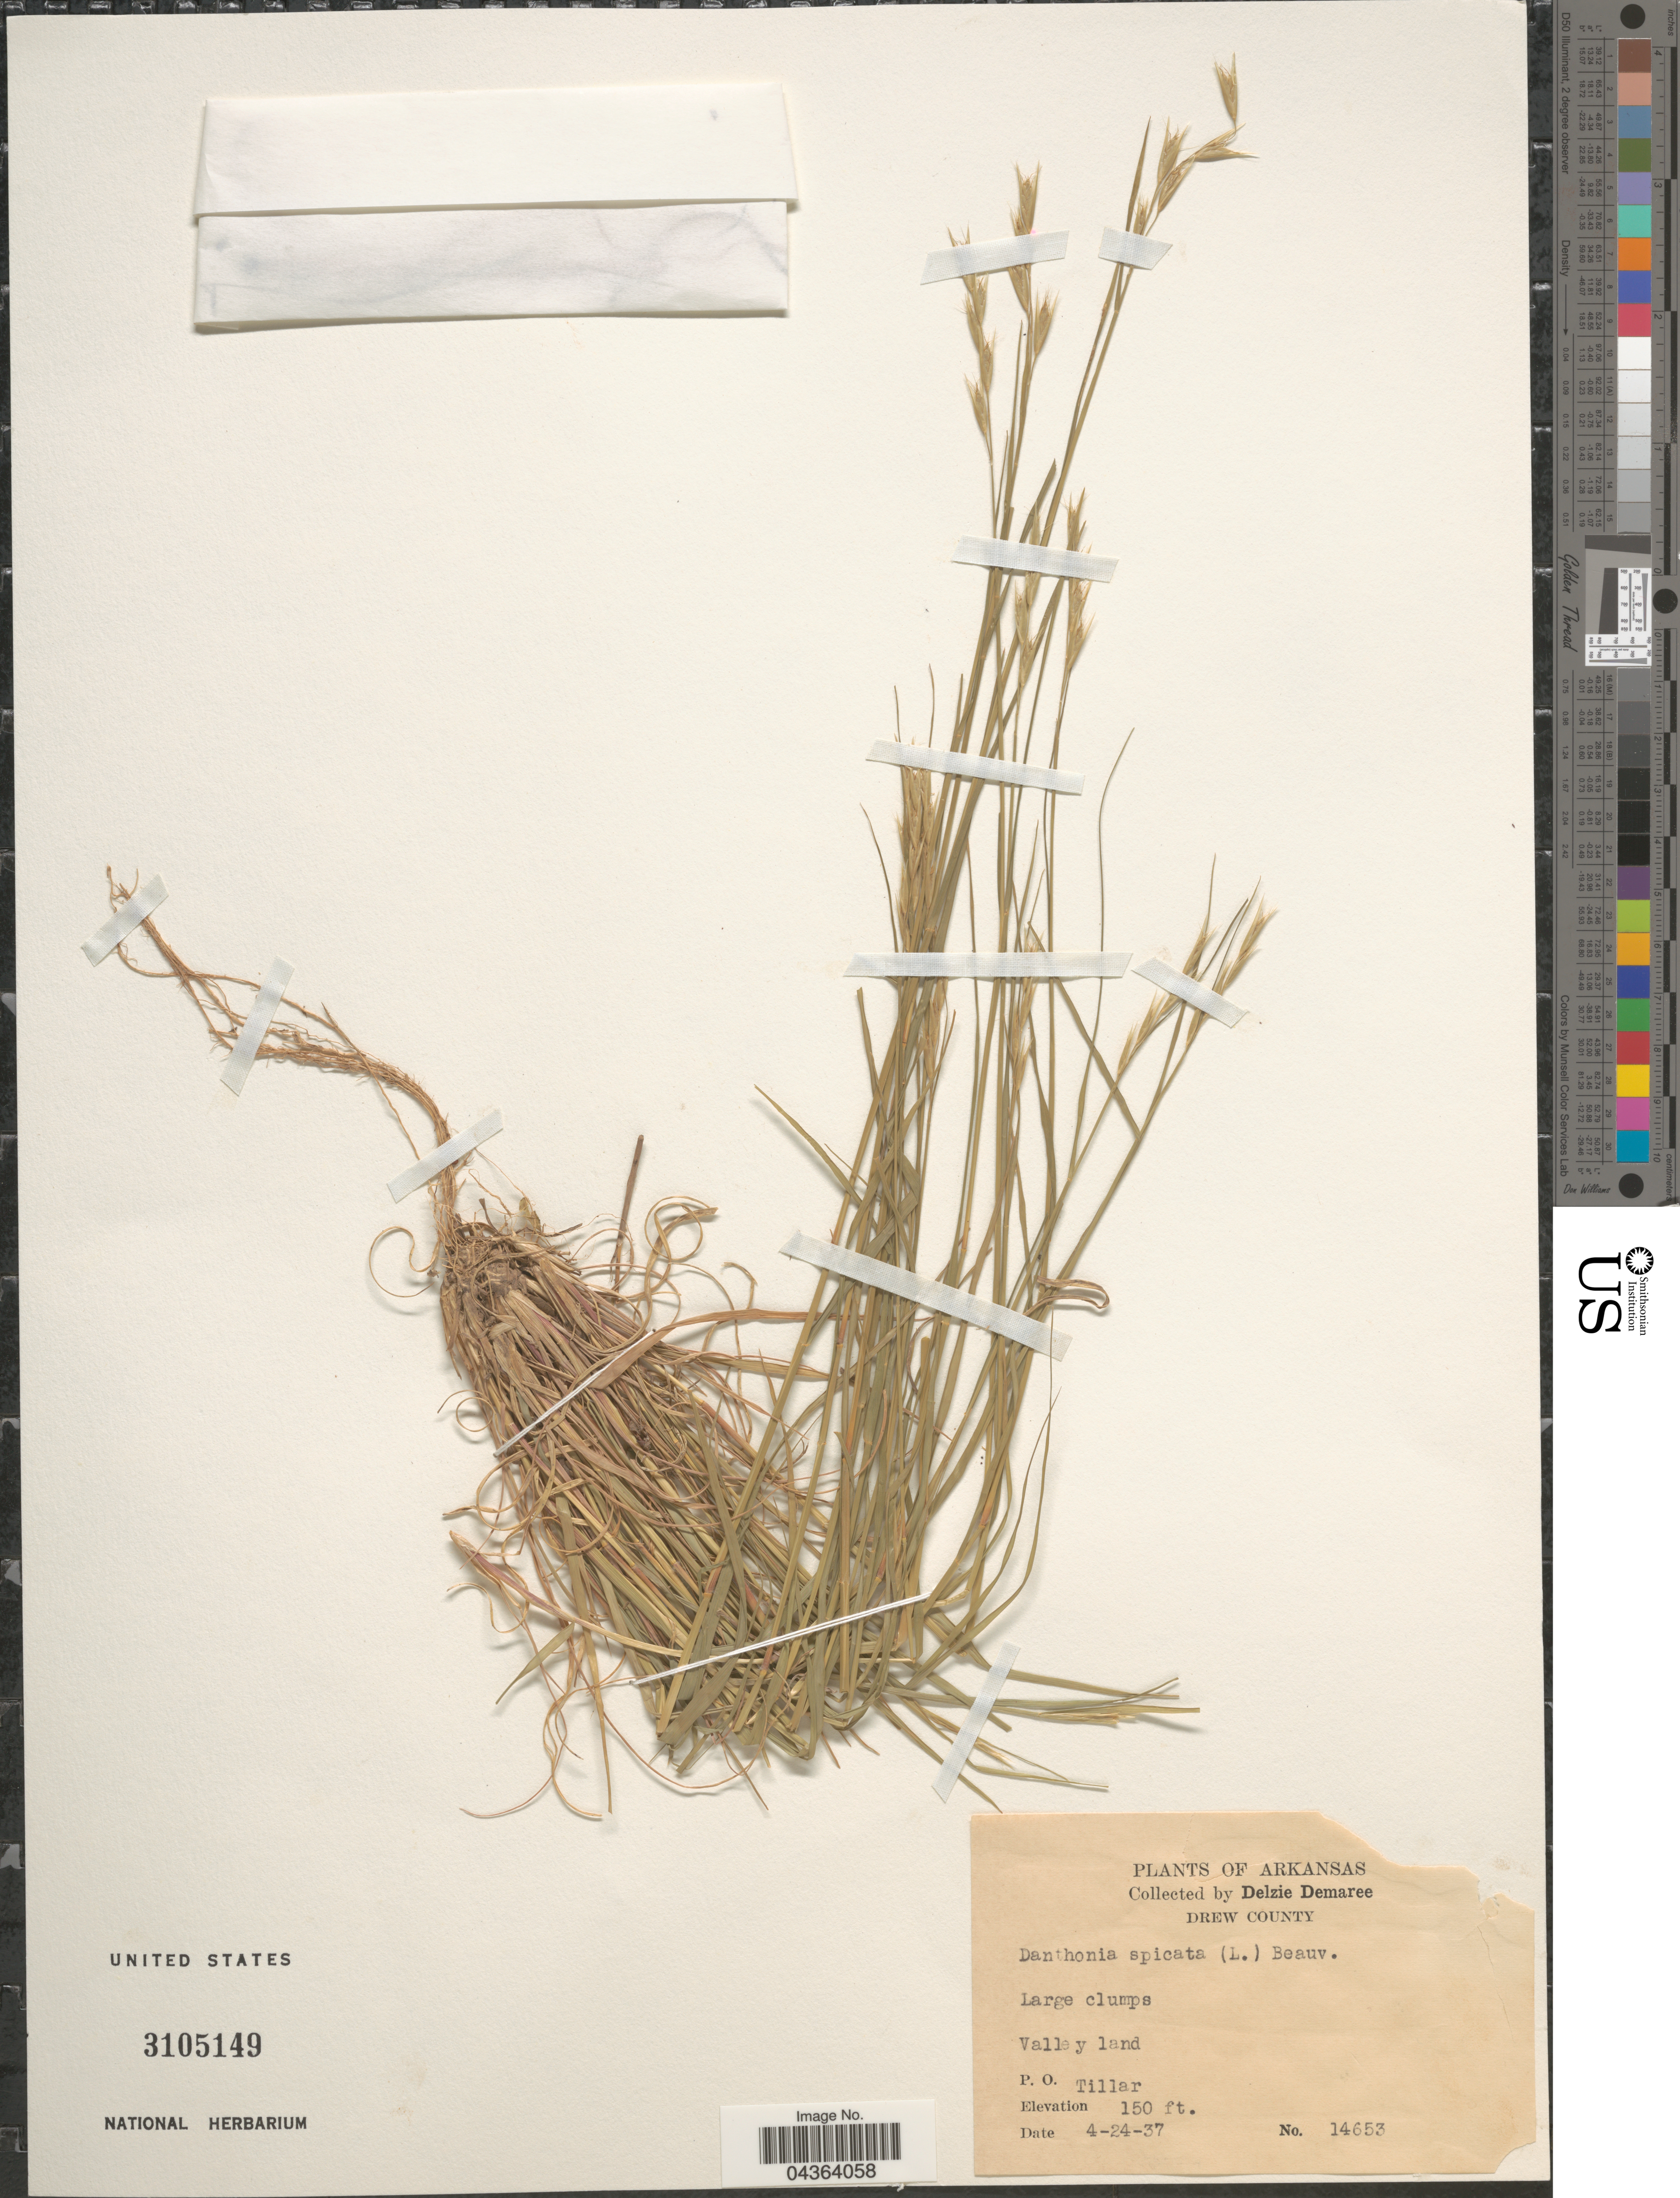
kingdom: Plantae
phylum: Tracheophyta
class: Liliopsida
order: Poales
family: Poaceae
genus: Danthonia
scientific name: Danthonia spicata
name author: (L.) P. Beauv. ex Roem. & Schult.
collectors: D. Demaree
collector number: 14653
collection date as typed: Transcribed d/m/y: 24/4/37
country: United States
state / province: Arkansas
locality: Drew County. Valley land. P. O. Tillar.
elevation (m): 46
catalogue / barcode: US 3105149